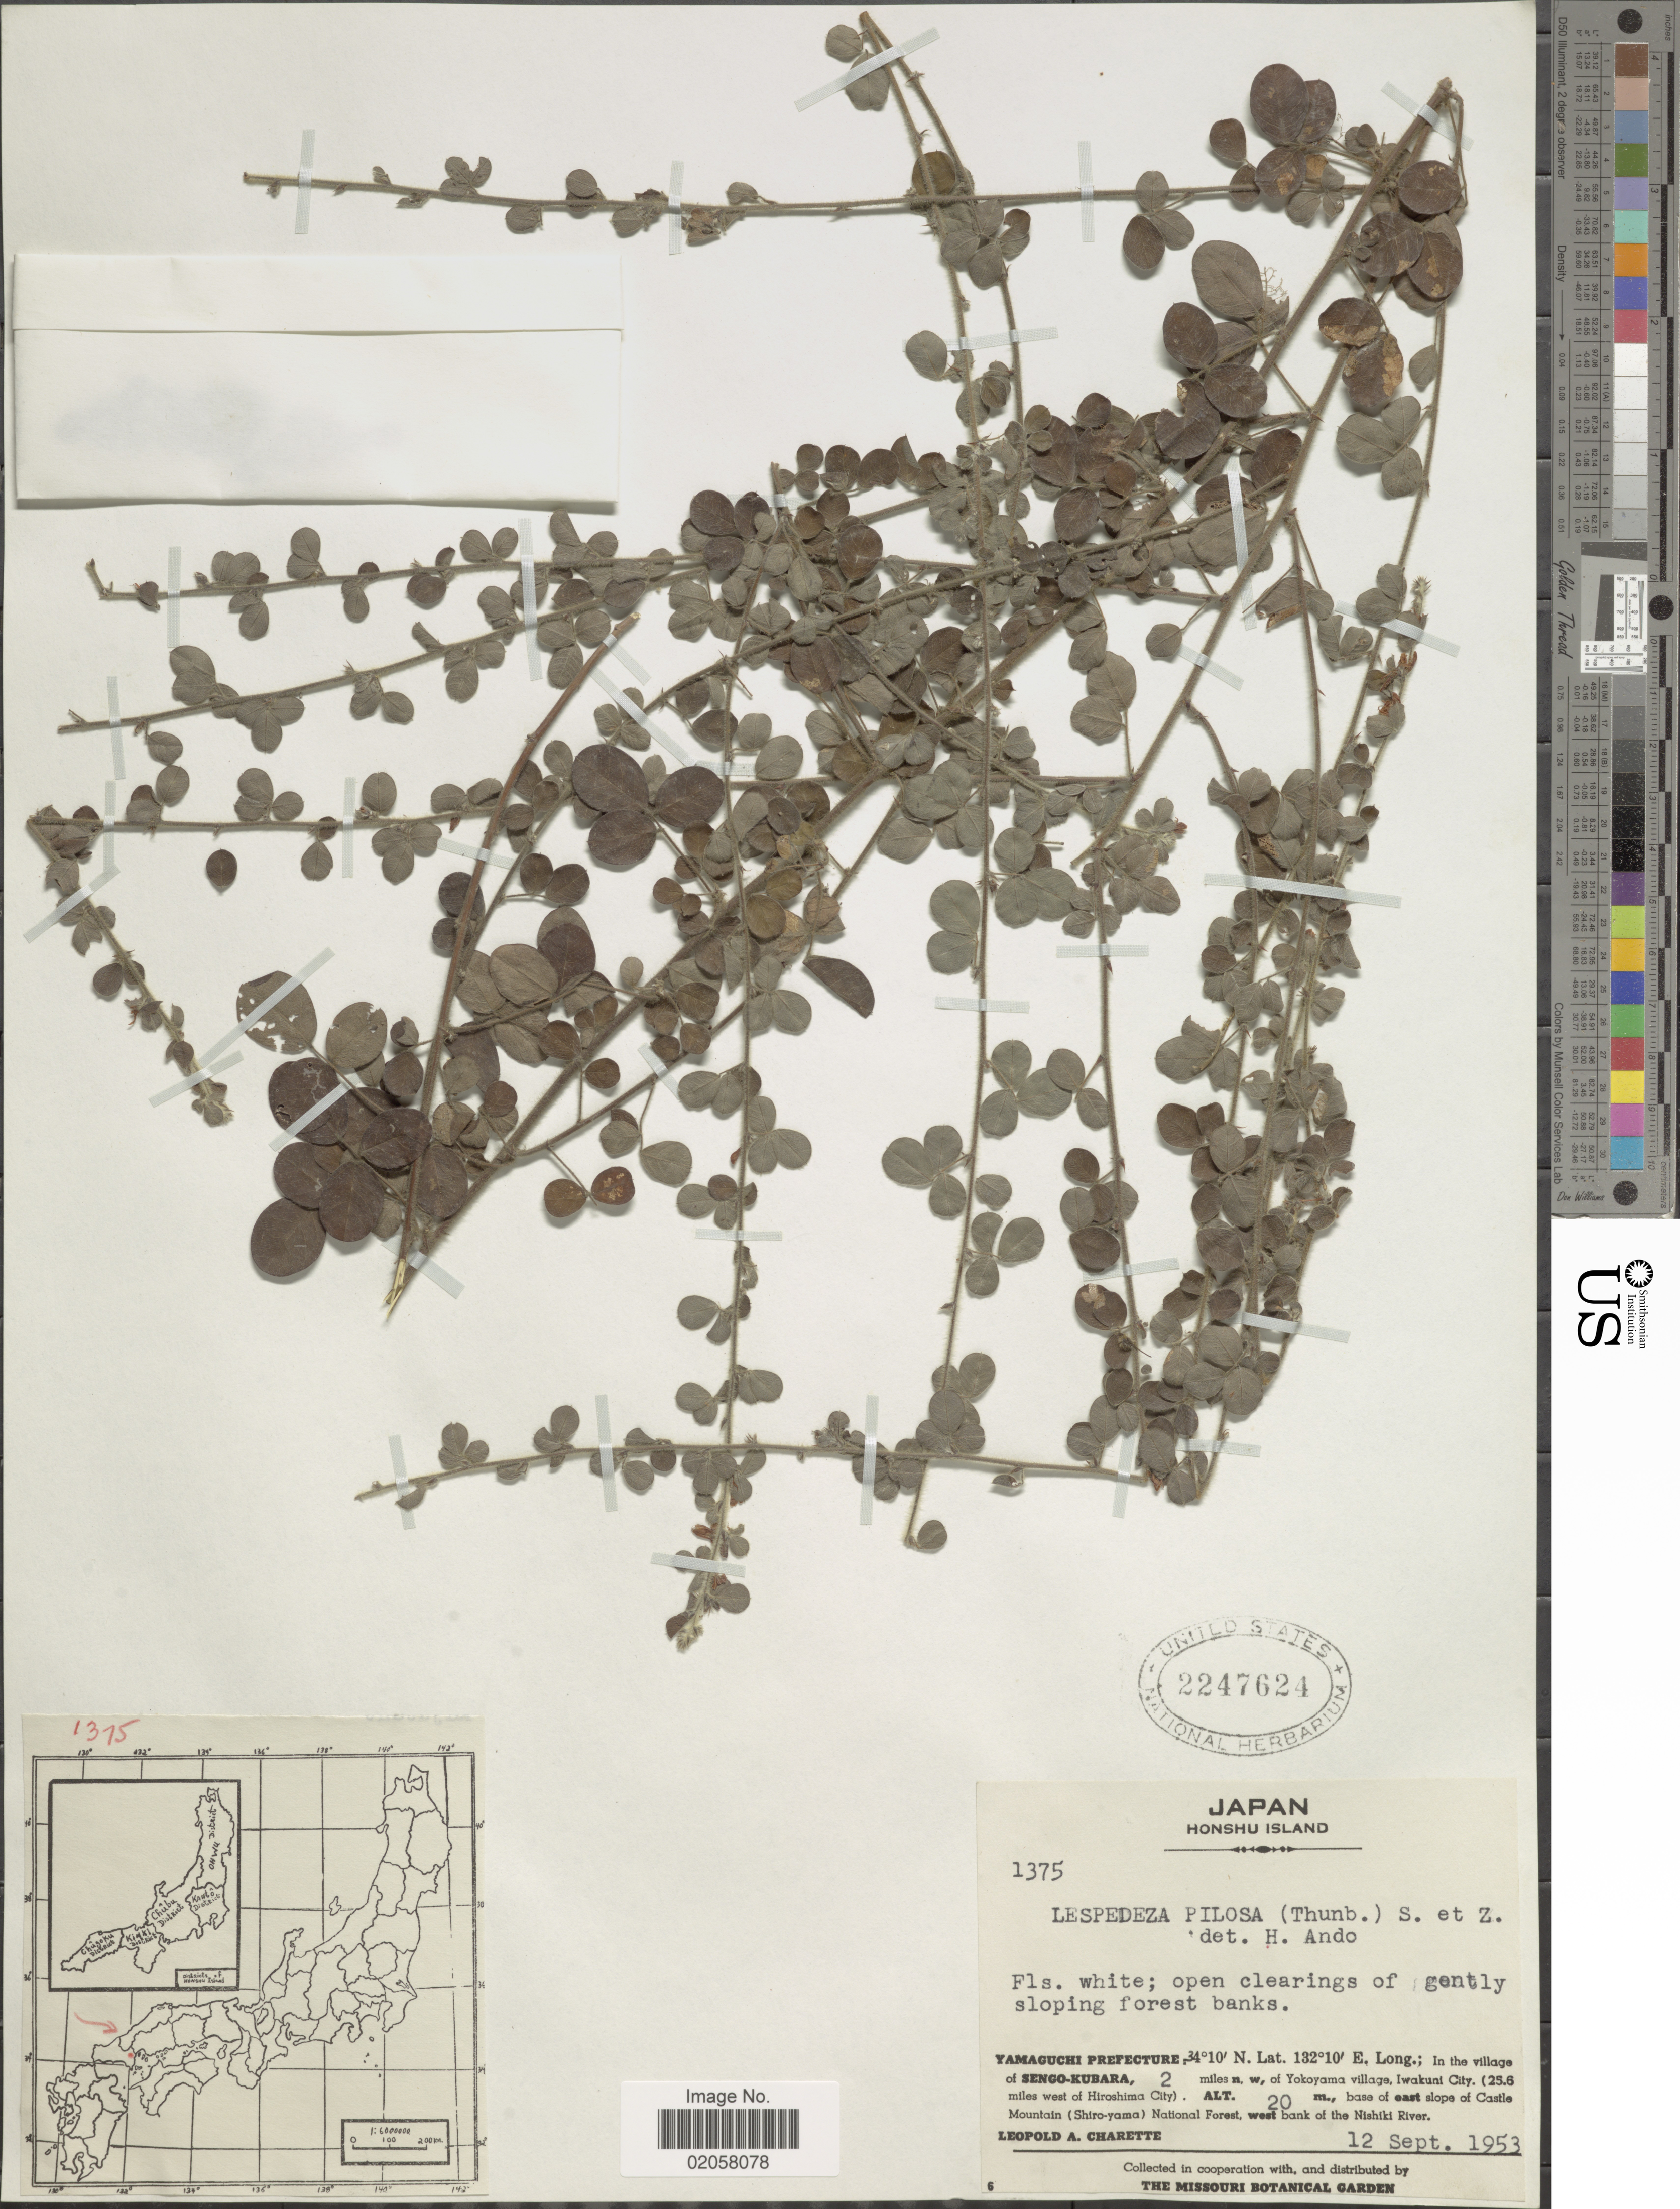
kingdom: Plantae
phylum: Tracheophyta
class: Magnoliopsida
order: Fabales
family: Fabaceae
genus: Lespedeza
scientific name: Lespedeza pilosa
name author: (Thunb.) Siebold & Zucc.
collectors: L. A. Charette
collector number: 1375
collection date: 1953-09-12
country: Japan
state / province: Yamaguti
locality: Honshu Island, Yamaguchi Prefecture, in the village of Sengo-Kubara, 2 miles n.w. of Yokoyama village, Iwakuni City (25.6 miles west of Hiroshima City), base of east slope of Castle Mountain (Shiro-yama) National Forest, west bank of the Nishiki River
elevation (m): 20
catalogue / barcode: US 2247624